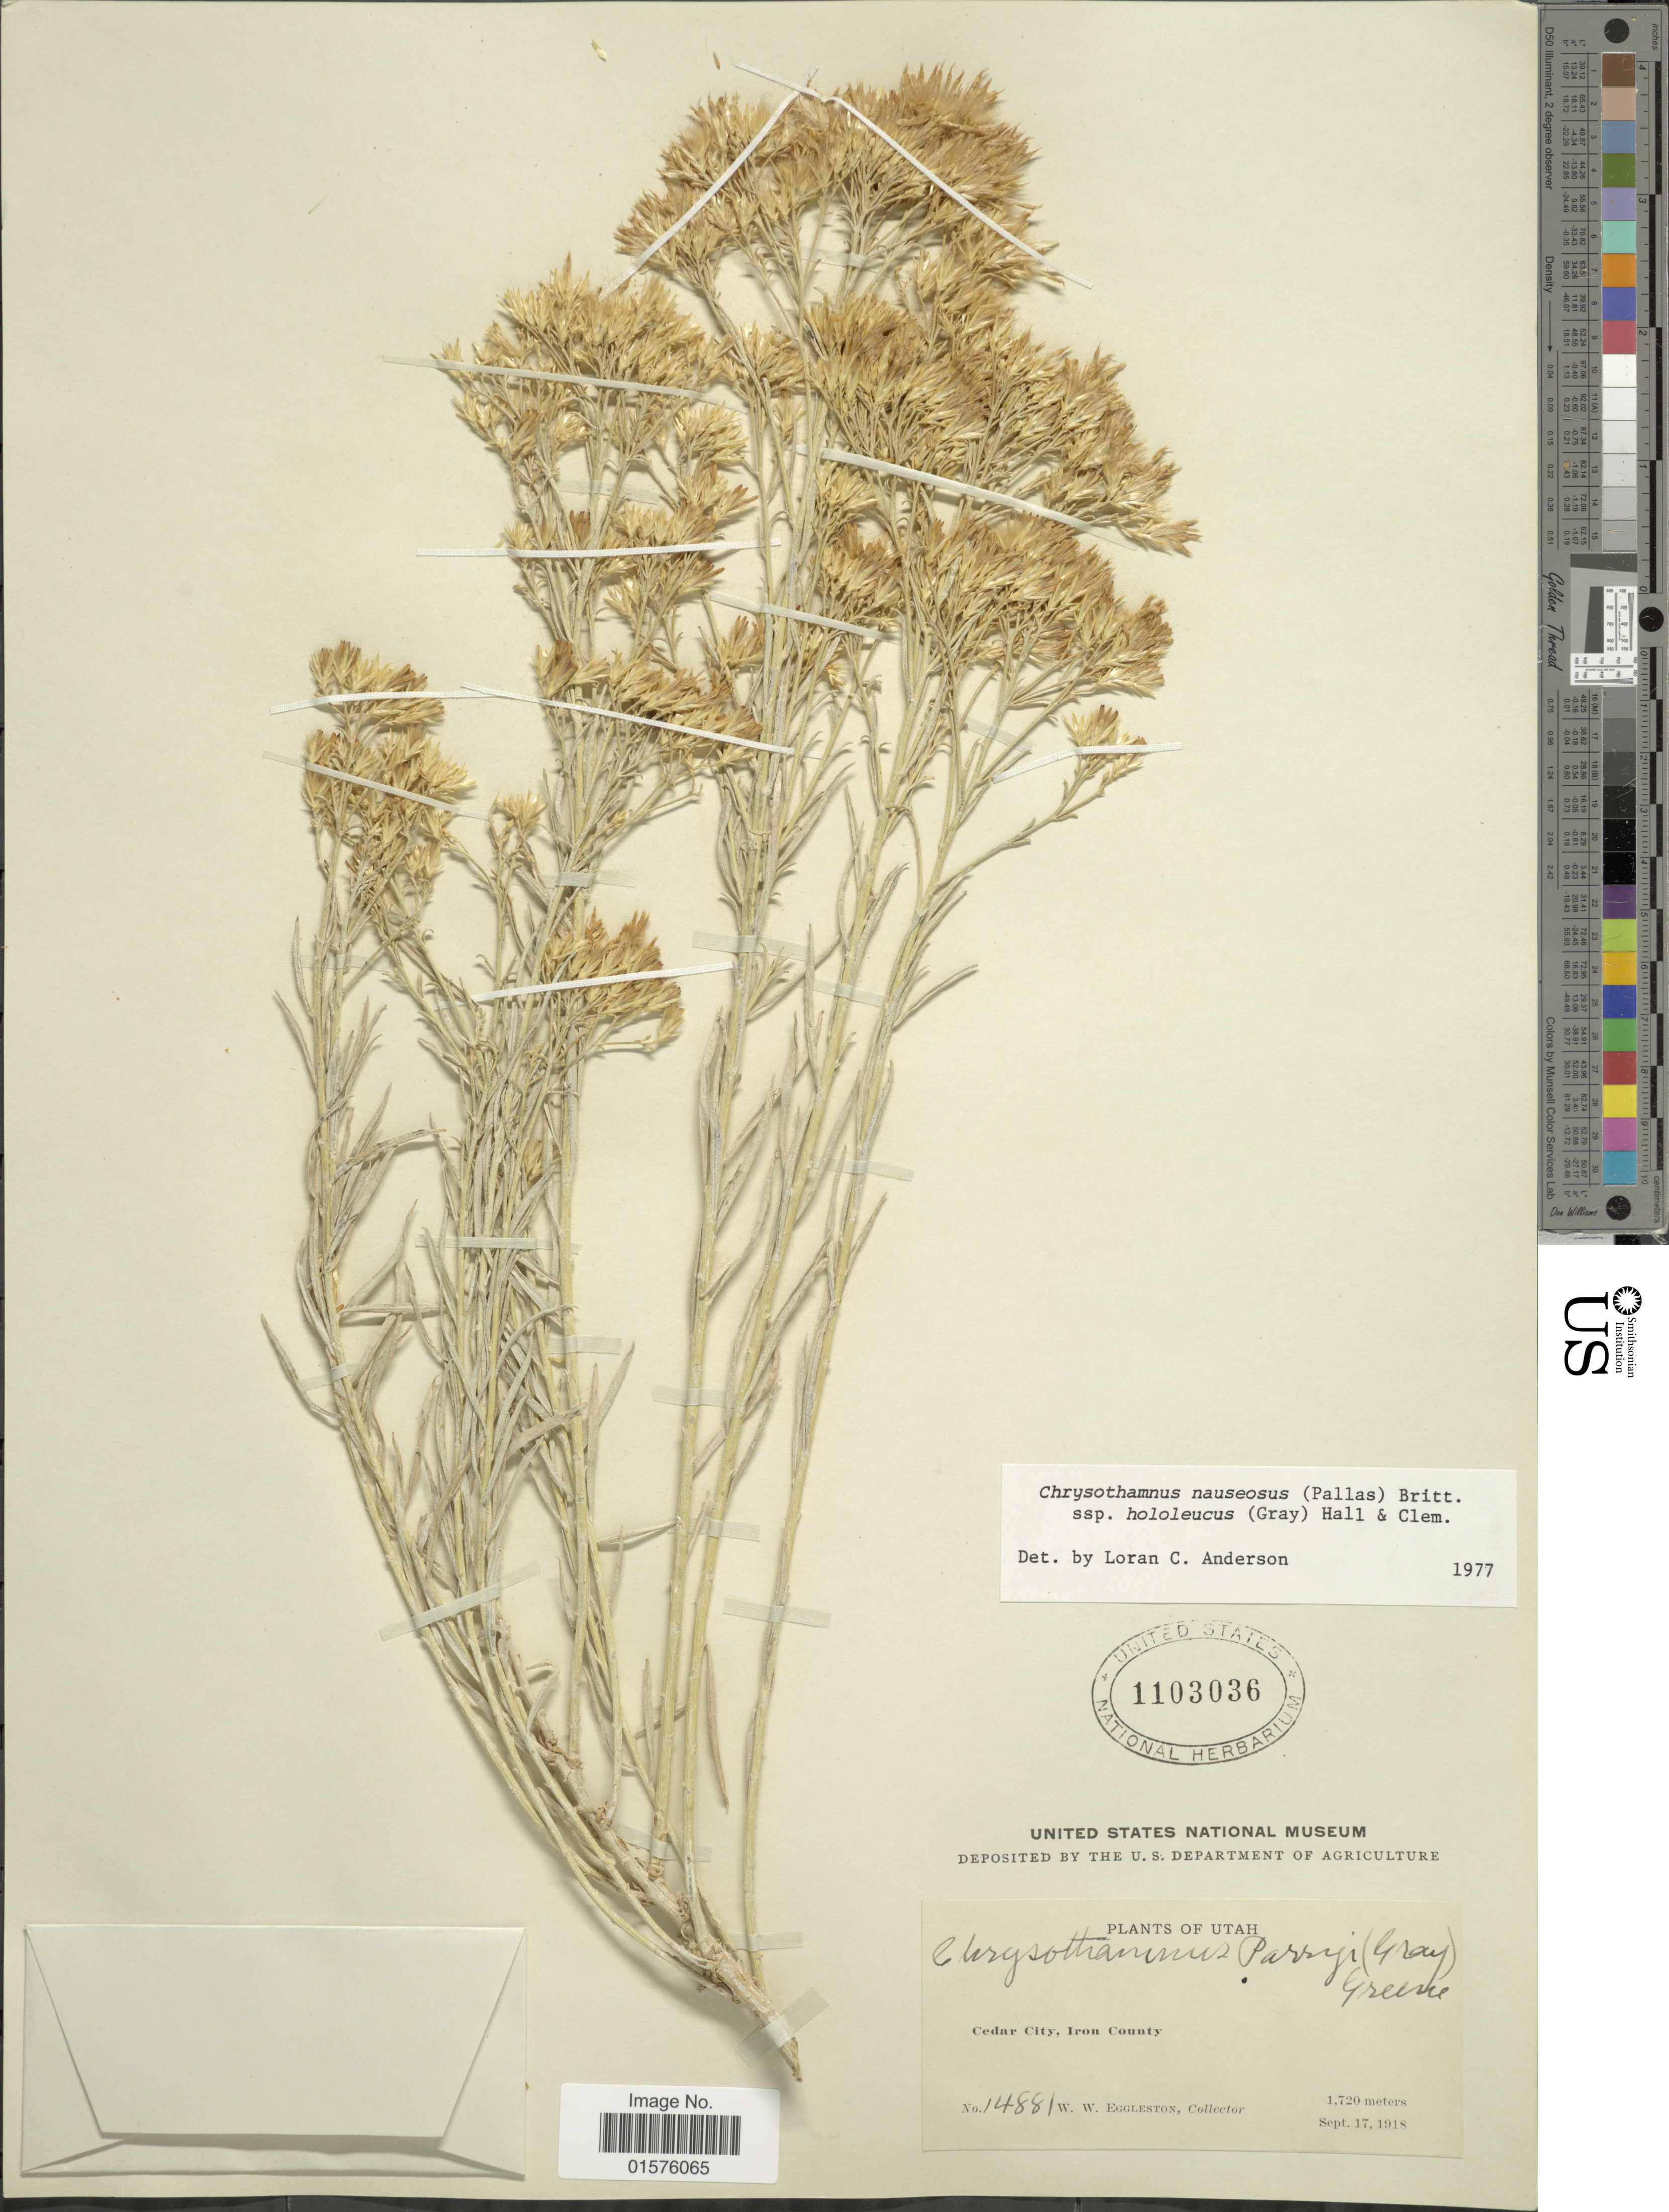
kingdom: Plantae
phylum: Tracheophyta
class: Magnoliopsida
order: Asterales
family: Asteraceae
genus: Ericameria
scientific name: Ericameria nauseosa var. hololeuca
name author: (A. Gray) G.L. Nesom & G.I. Baird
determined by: Urbatsch, Lowell E., Curator (LSU), Louisiana State University (UNITED STATES)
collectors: W. W. Eggleston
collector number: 14881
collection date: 1918-09-17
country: United States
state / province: Utah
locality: Cedar City, Iron County.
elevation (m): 1720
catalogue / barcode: US 1103036